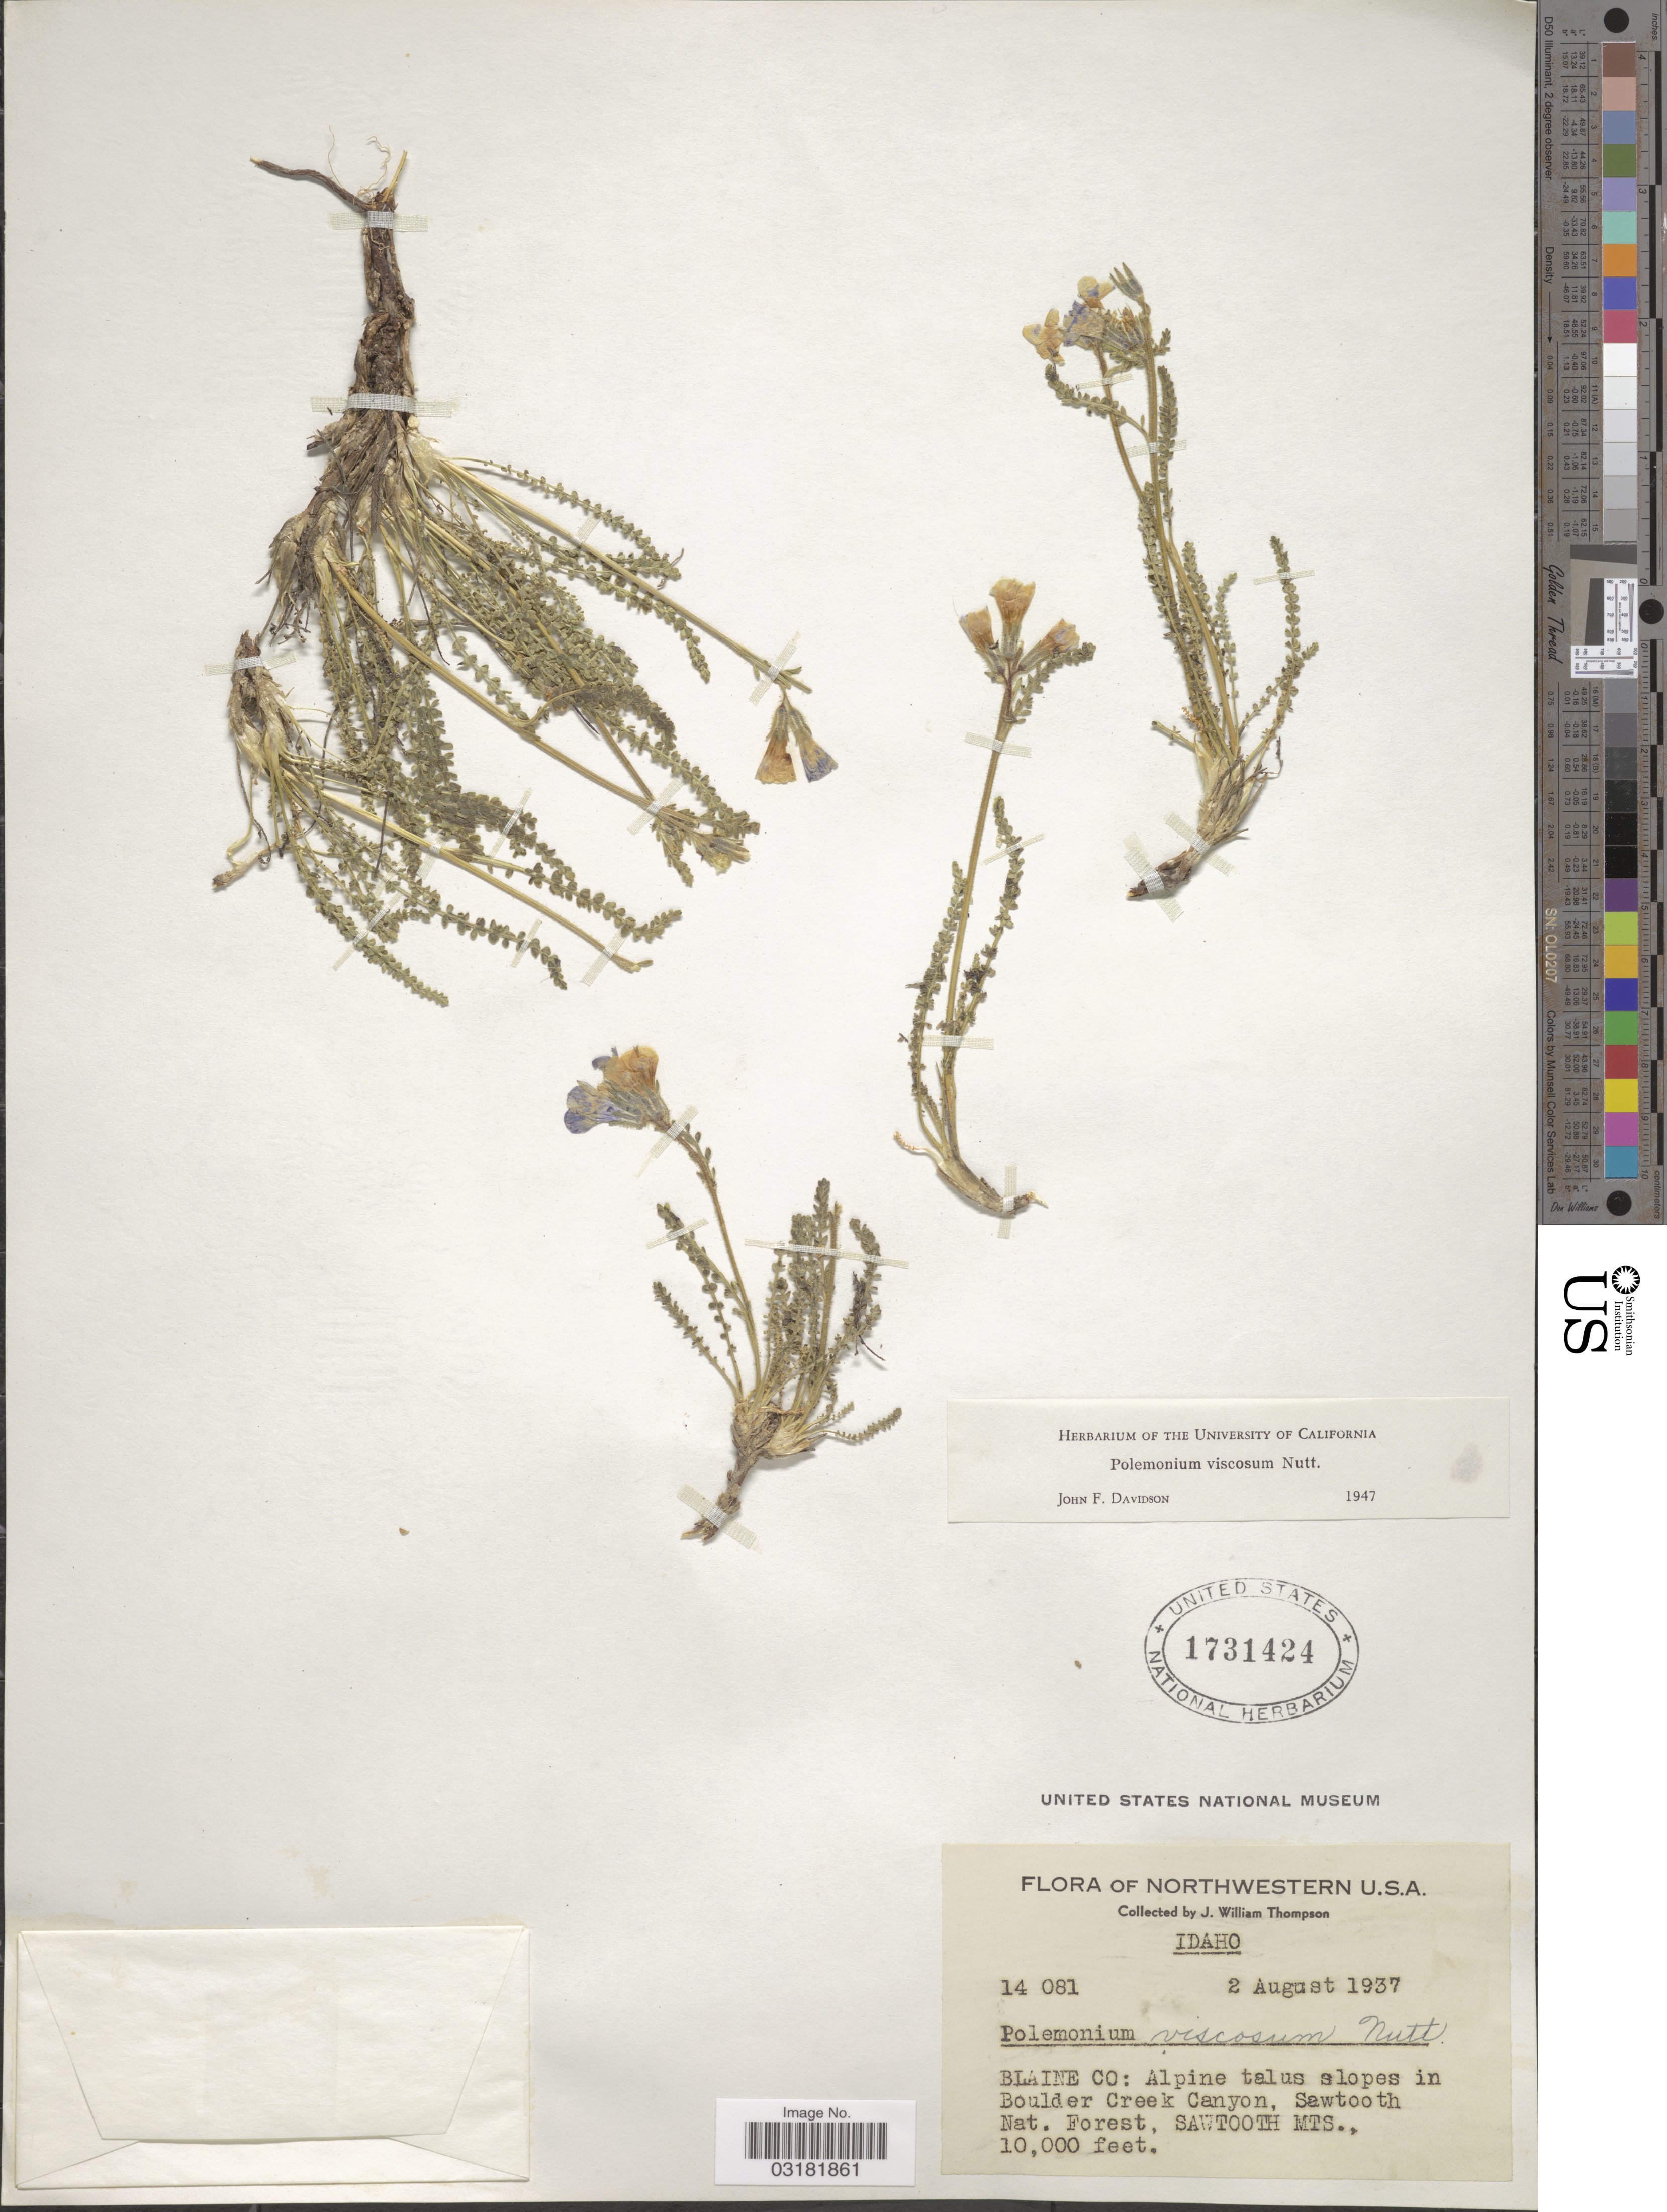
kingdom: Plantae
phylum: Tracheophyta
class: Magnoliopsida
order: Ericales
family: Polemoniaceae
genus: Polemonium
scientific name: Polemonium viscosum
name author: Nutt.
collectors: J. W. Thompson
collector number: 14081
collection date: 1937-08-02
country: United States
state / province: Idaho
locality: Northwestern U. S. A. Blaine Co: Alpine talus slopes in Boulder Creek Canyon, Sawtooth Nat. Forest, Sawtooth Mts.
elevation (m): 3048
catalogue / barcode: US 1731424